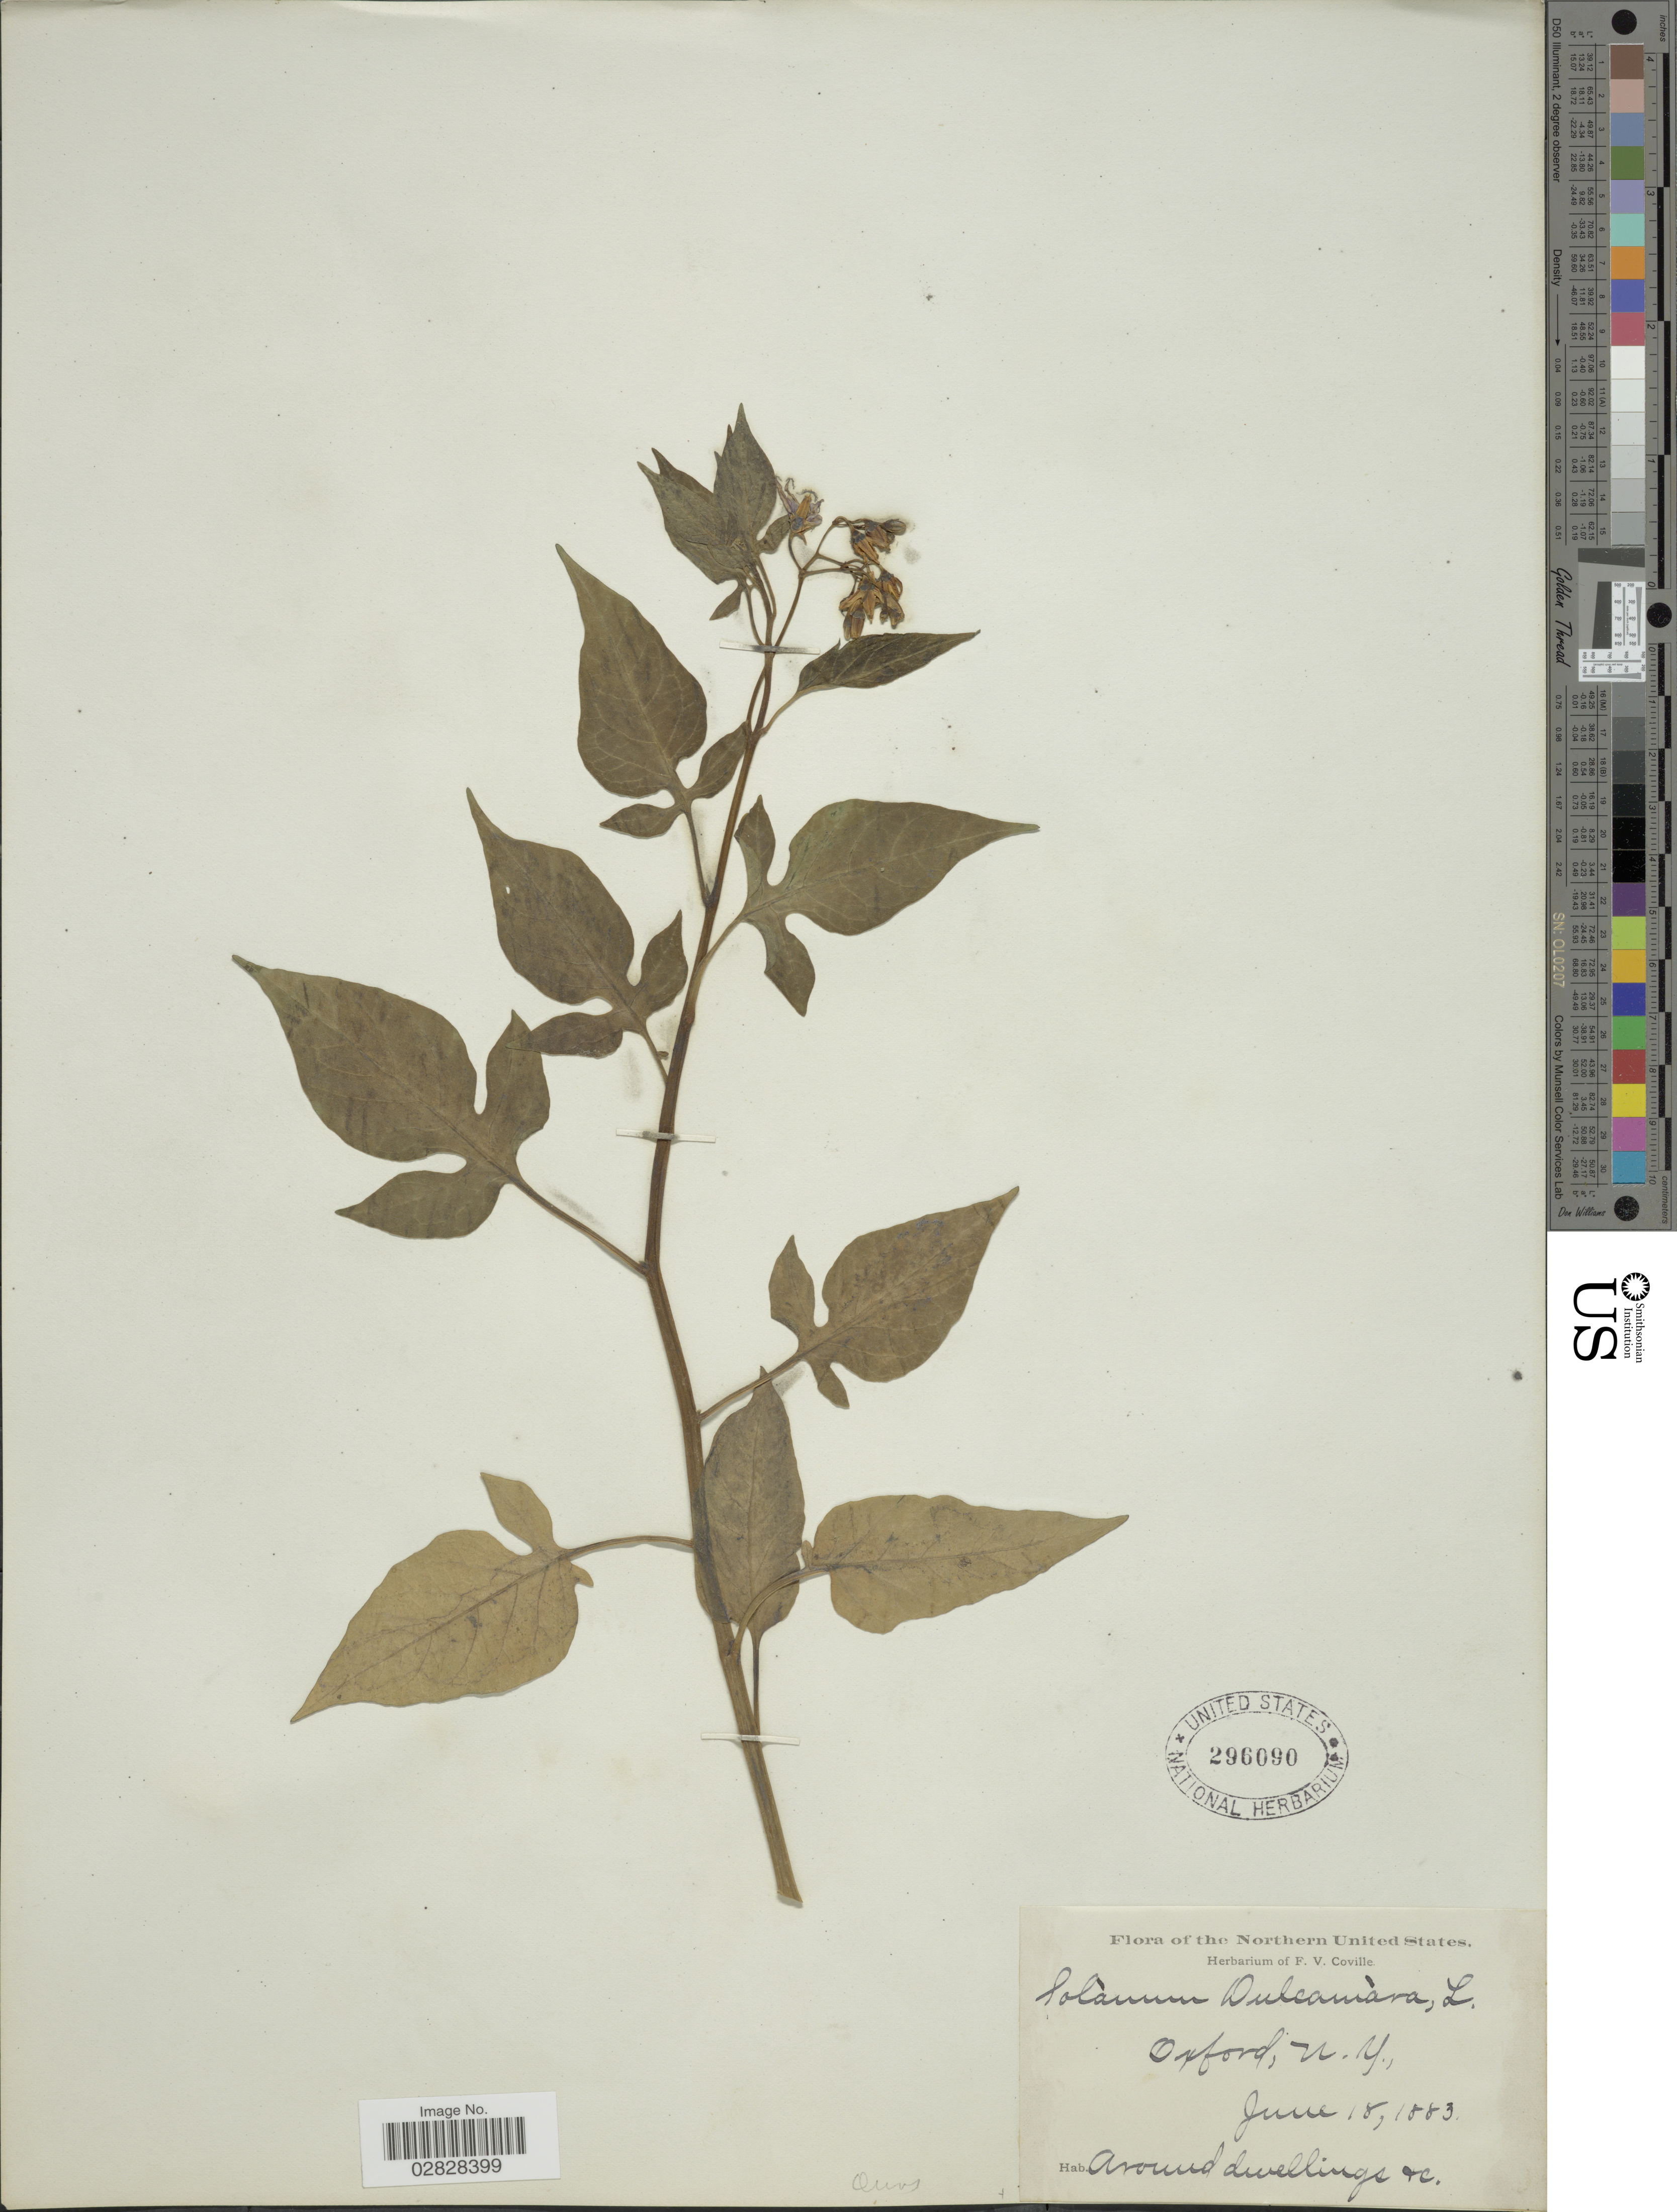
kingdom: Plantae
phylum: Tracheophyta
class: Magnoliopsida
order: Solanales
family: Solanaceae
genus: Solanum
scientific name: Solanum dulcamara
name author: L.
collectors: F. V. Coville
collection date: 1883-06-18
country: United States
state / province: New York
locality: Oxford. Around dwellings vc.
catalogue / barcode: US 296090